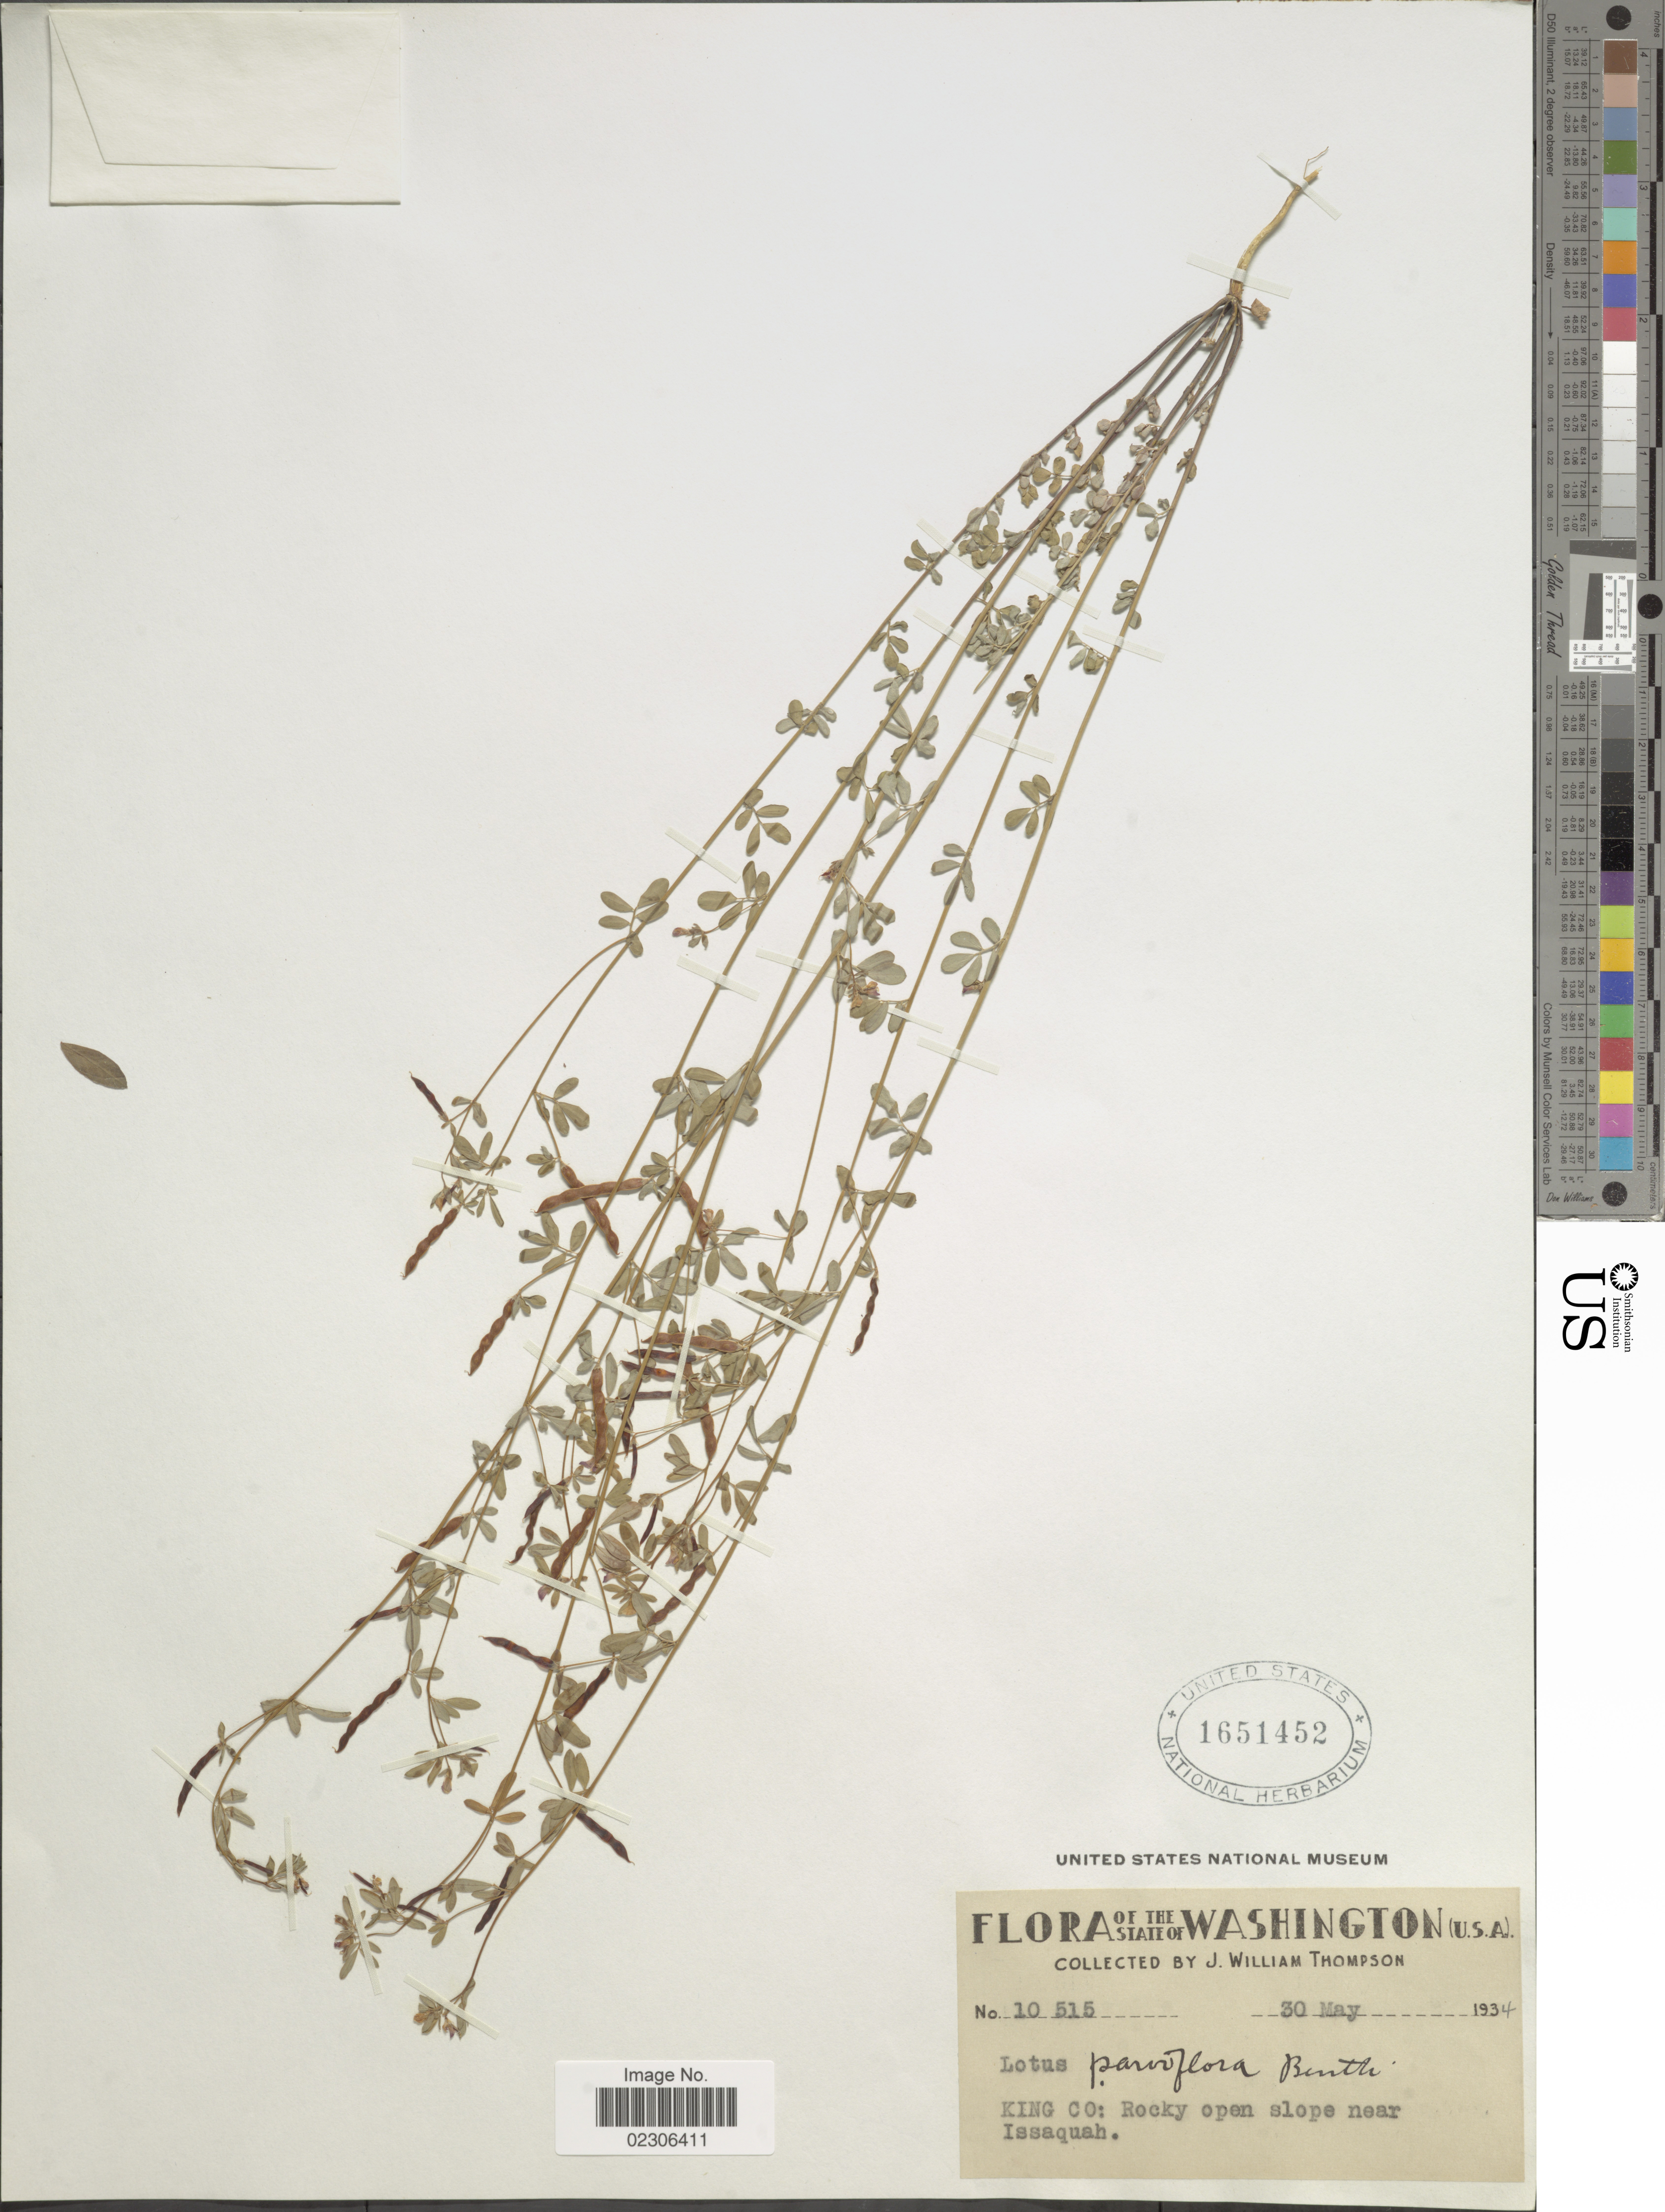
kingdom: Plantae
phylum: Tracheophyta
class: Magnoliopsida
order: Fabales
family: Fabaceae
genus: Lotus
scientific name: Lotus sp.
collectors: J. W. Thompson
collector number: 10515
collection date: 1934-05-30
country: United States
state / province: Washington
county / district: King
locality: King Co: Rocky open slope near Issaquah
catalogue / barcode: US 1651452